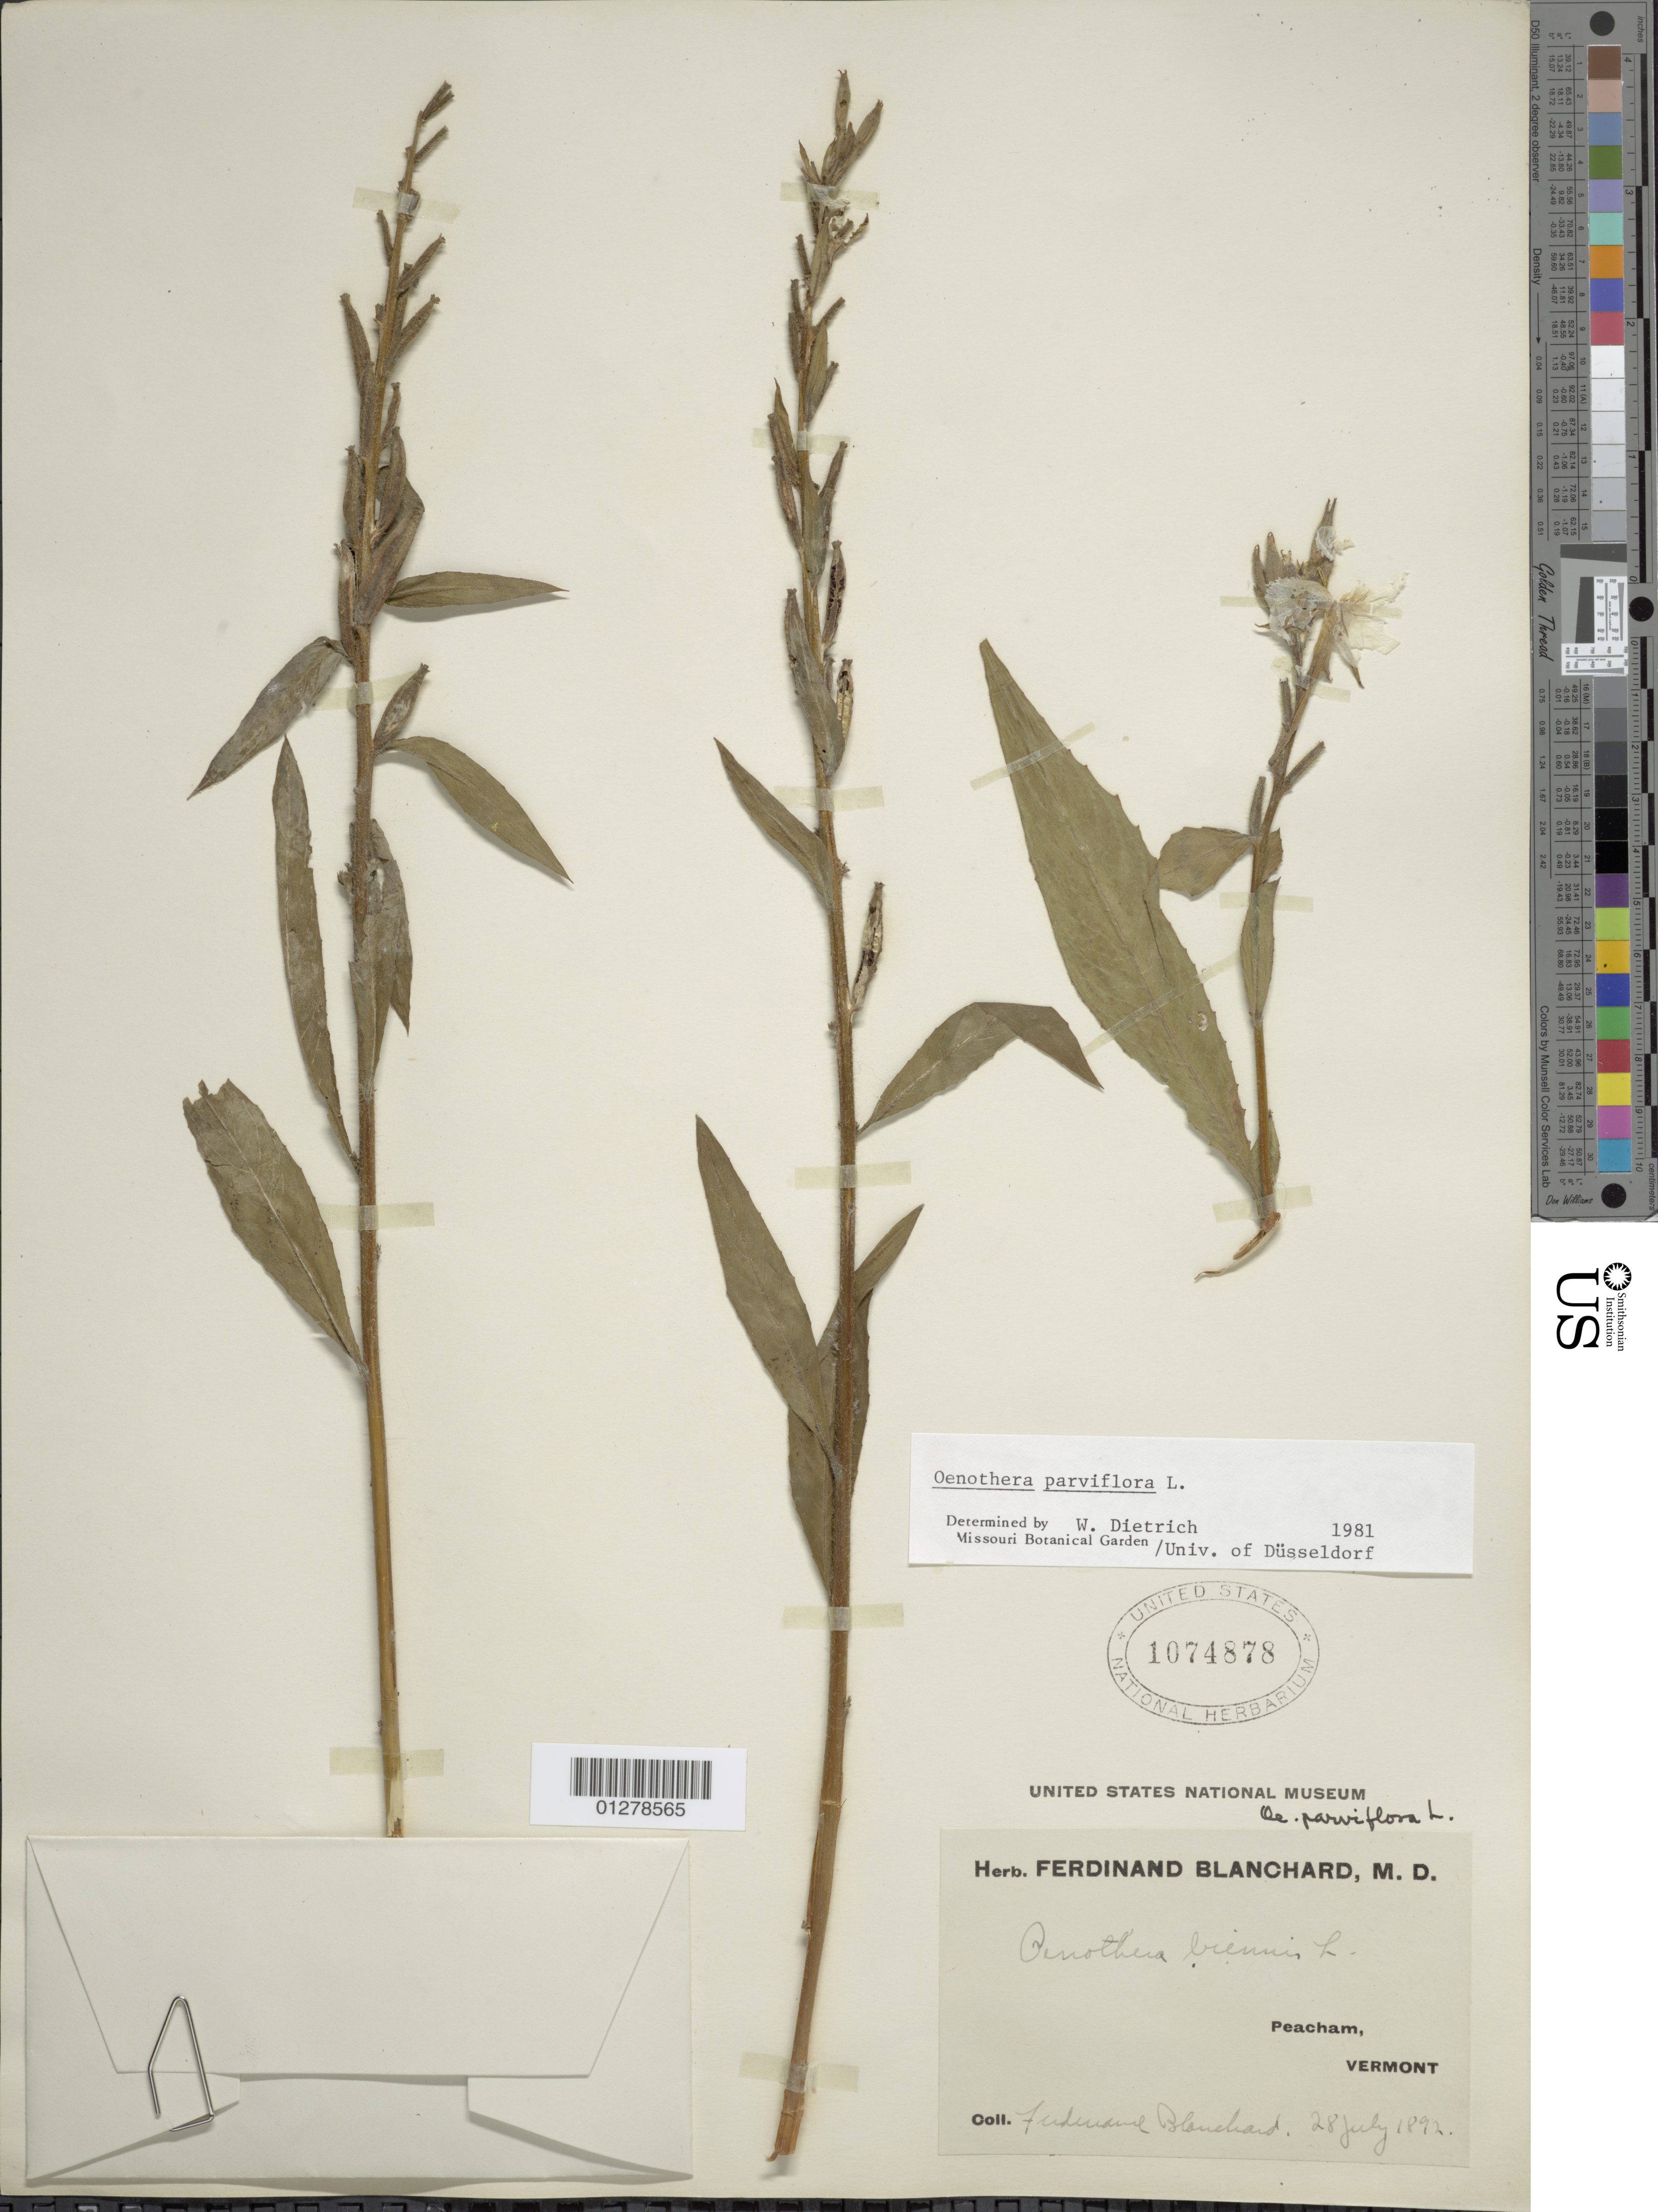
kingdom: Plantae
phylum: Tracheophyta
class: Magnoliopsida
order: Myrtales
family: Onagraceae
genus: Oenothera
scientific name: Oenothera parviflora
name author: L.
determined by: Munz, Philip A.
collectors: F. Blanchard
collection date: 1892-07-28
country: United States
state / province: Vermont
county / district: Caledonia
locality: Peacham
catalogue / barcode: US 1074878